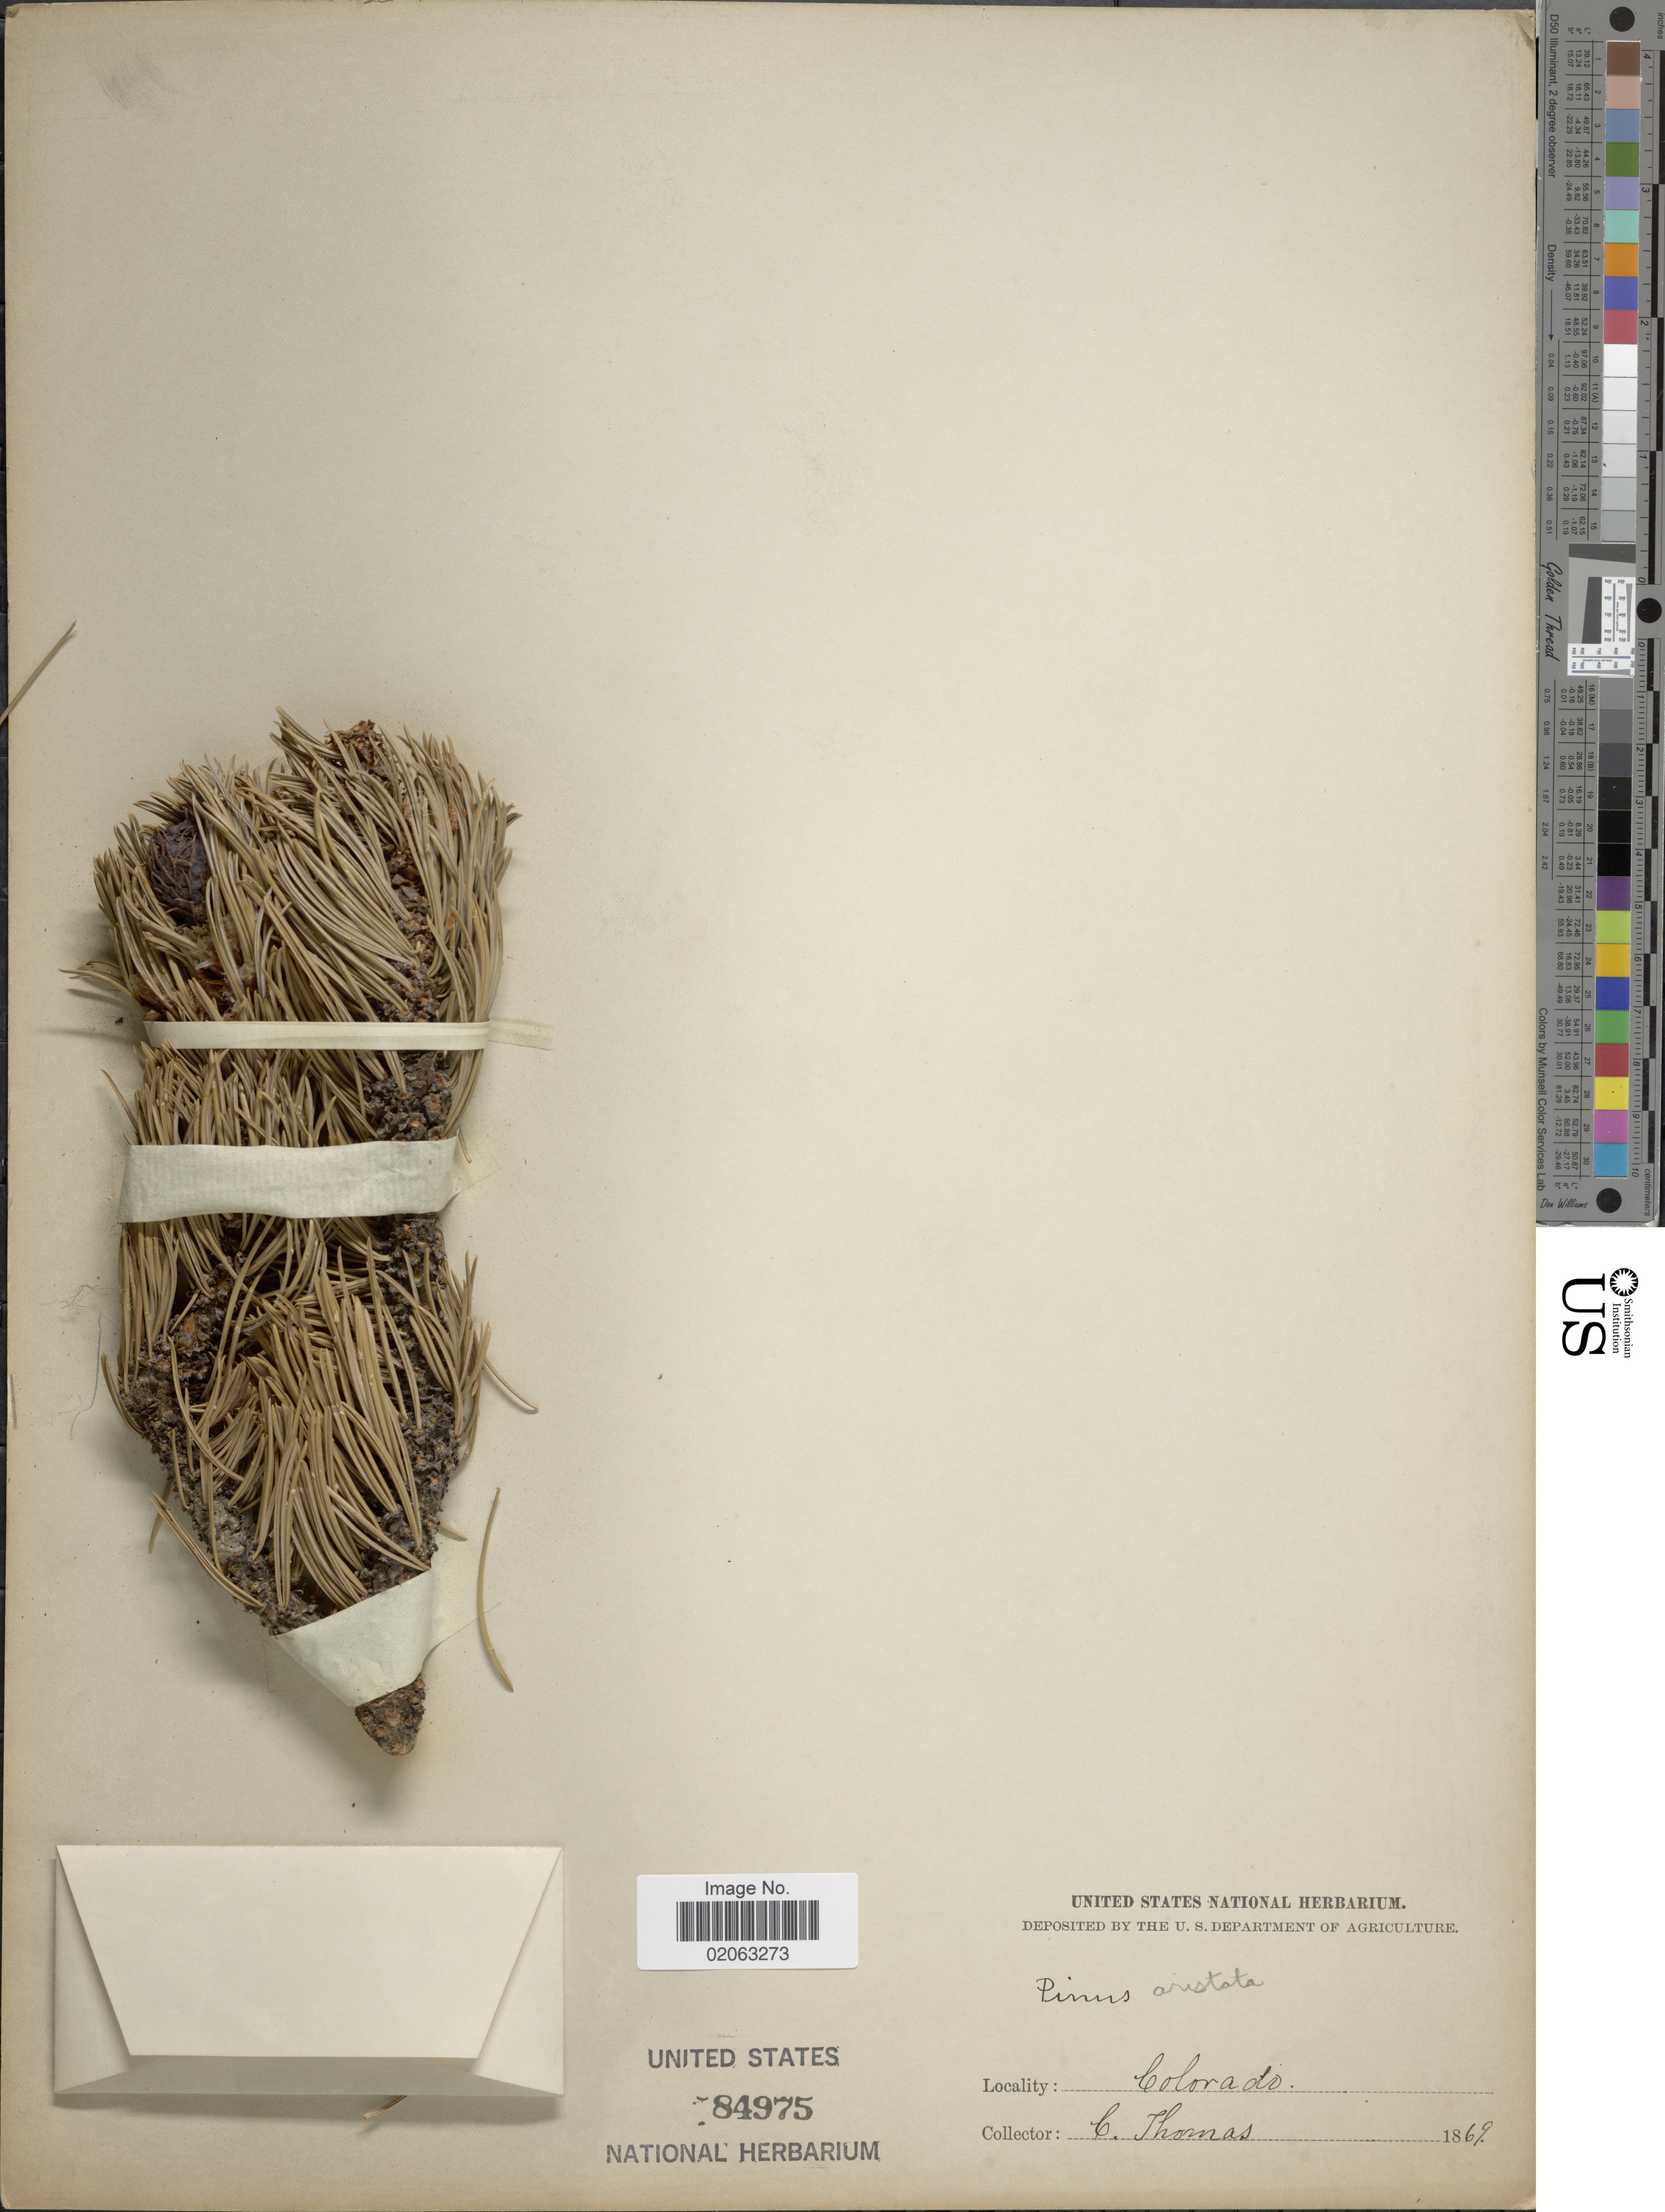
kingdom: Plantae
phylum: Tracheophyta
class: Pinopsida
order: Pinales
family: Pinaceae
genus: Pinus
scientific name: Pinus aristata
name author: Engelm.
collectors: C. Thomas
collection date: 1869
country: United States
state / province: Colorado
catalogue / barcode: US 84975